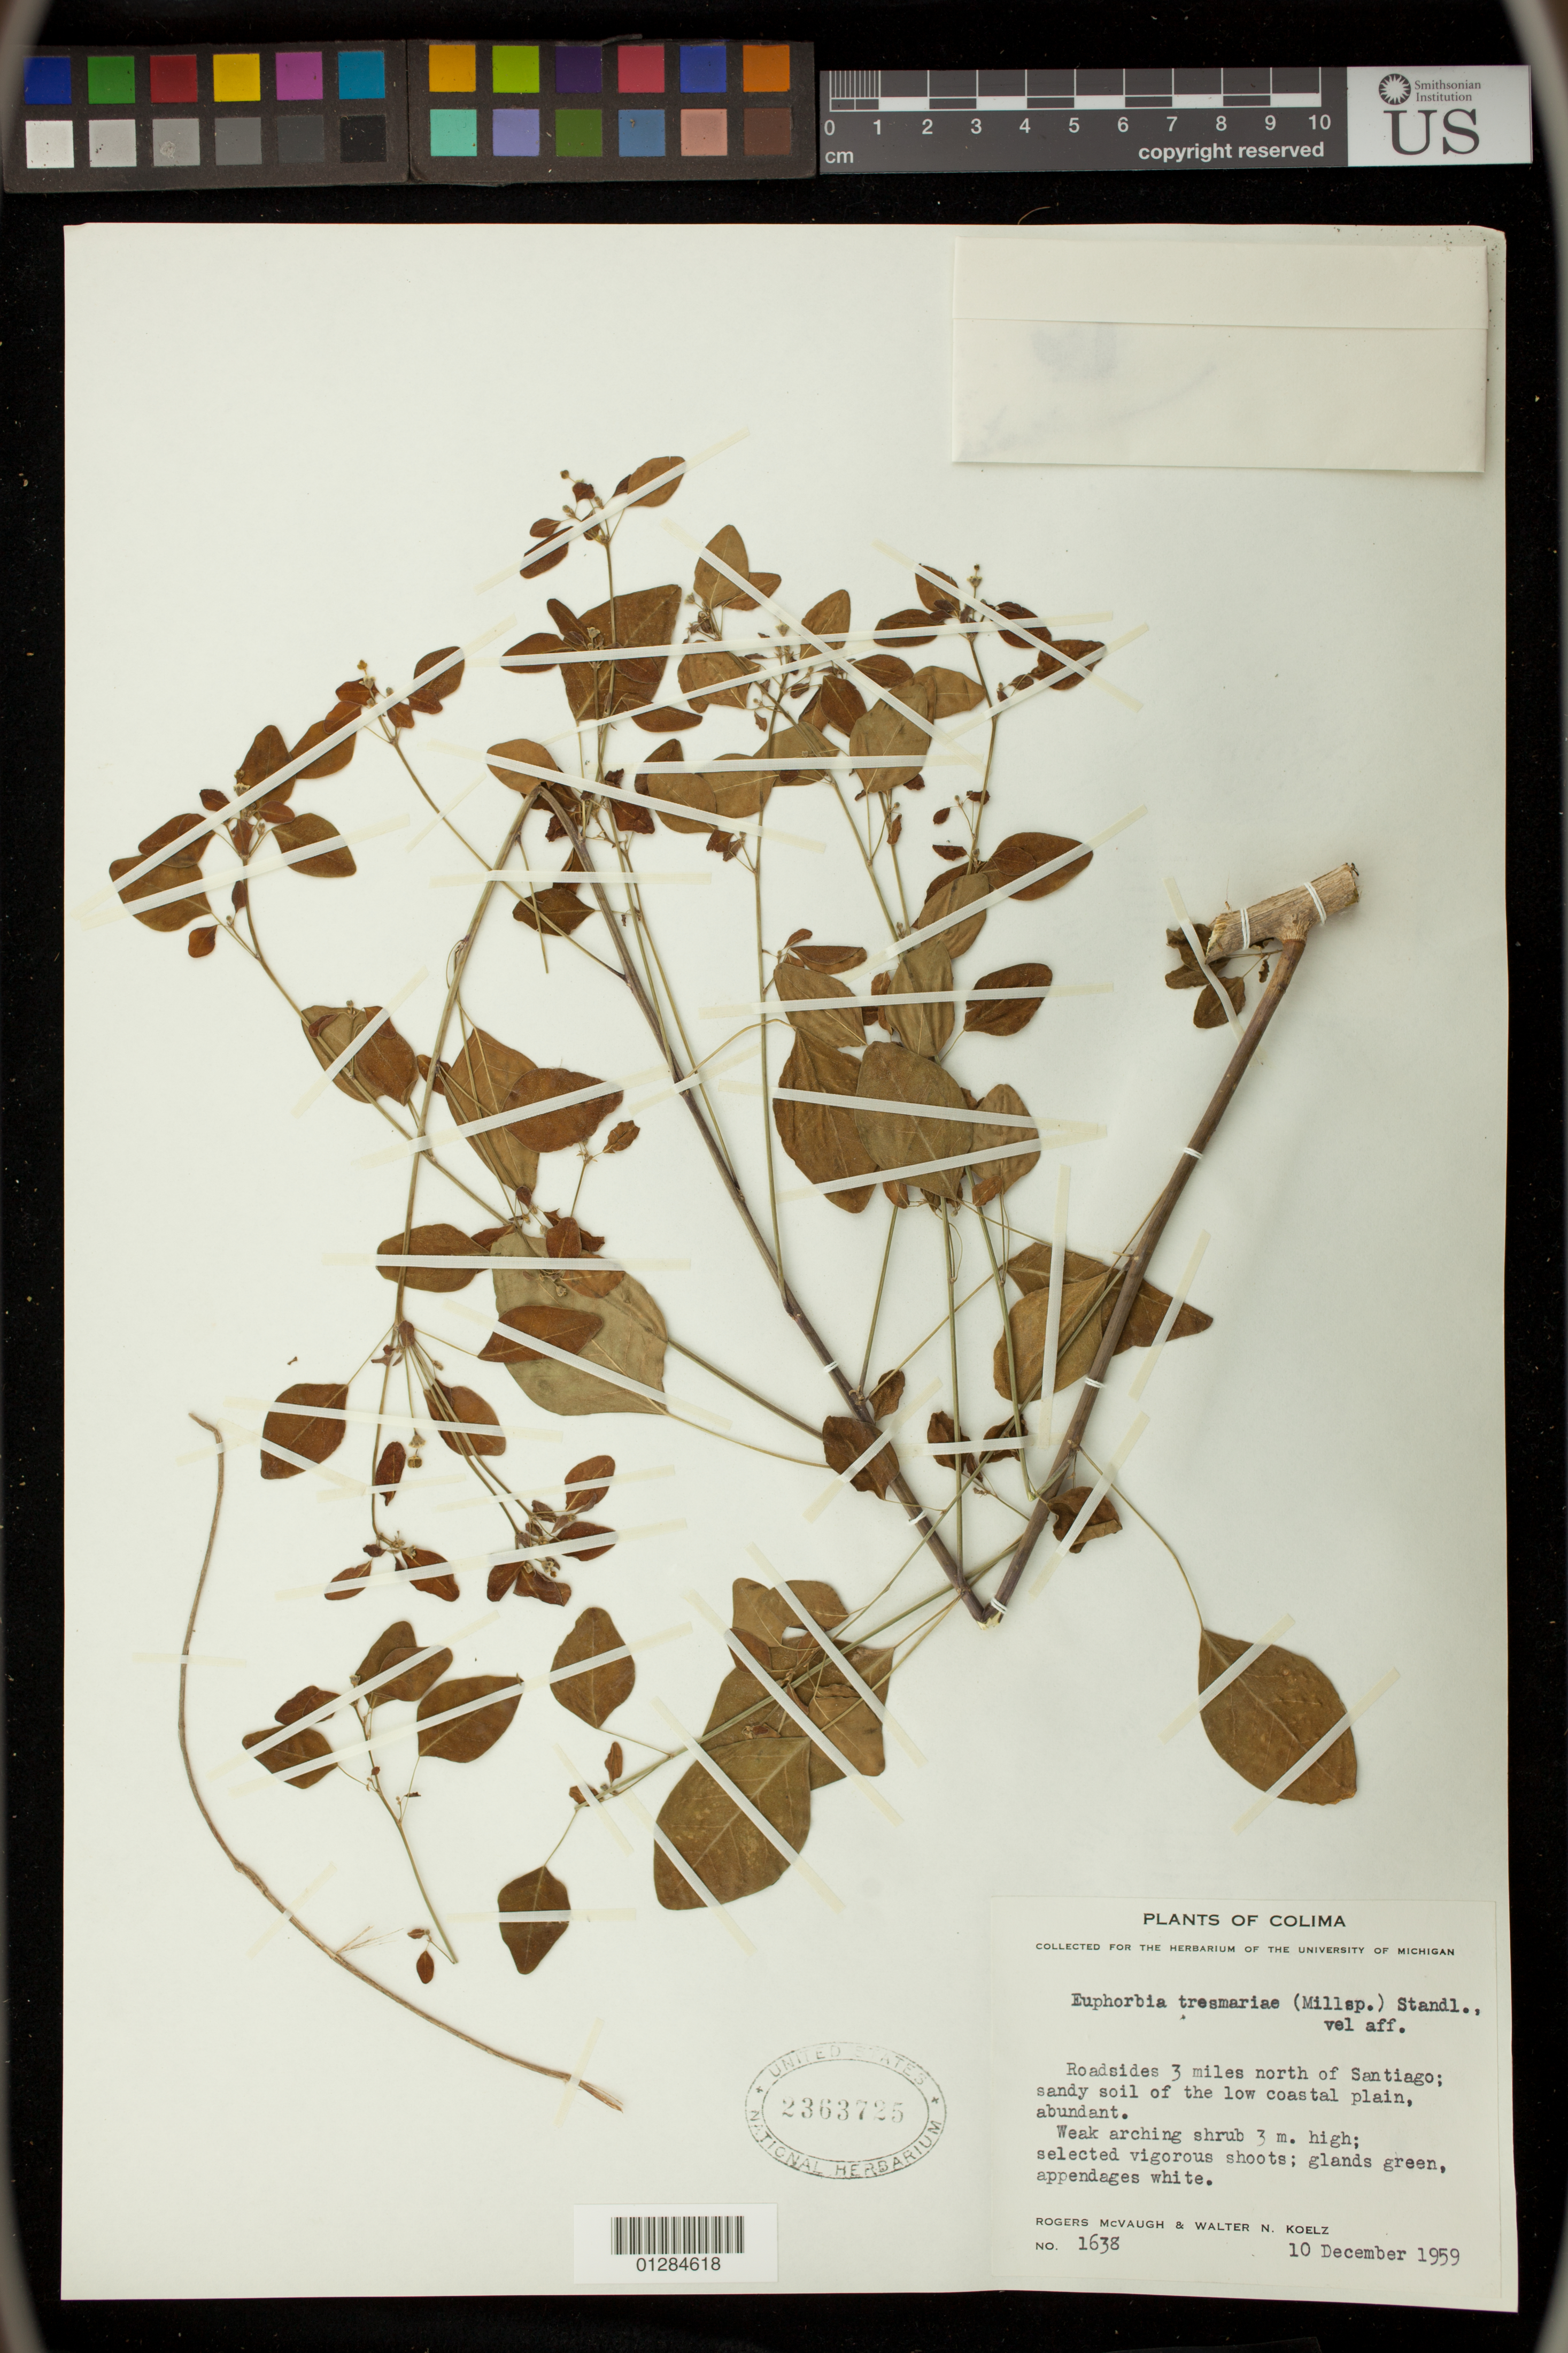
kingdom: Plantae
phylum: Tracheophyta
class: Magnoliopsida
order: Malpighiales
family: Euphorbiaceae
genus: Euphorbia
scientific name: Euphorbia tresmariae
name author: (Millsp.) Standl.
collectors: R. McVaugh & W. N. Koelz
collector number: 1638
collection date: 1959-12-10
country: Mexico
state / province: Colima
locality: Roadsides 3 miles north of Santiago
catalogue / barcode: US 2363725